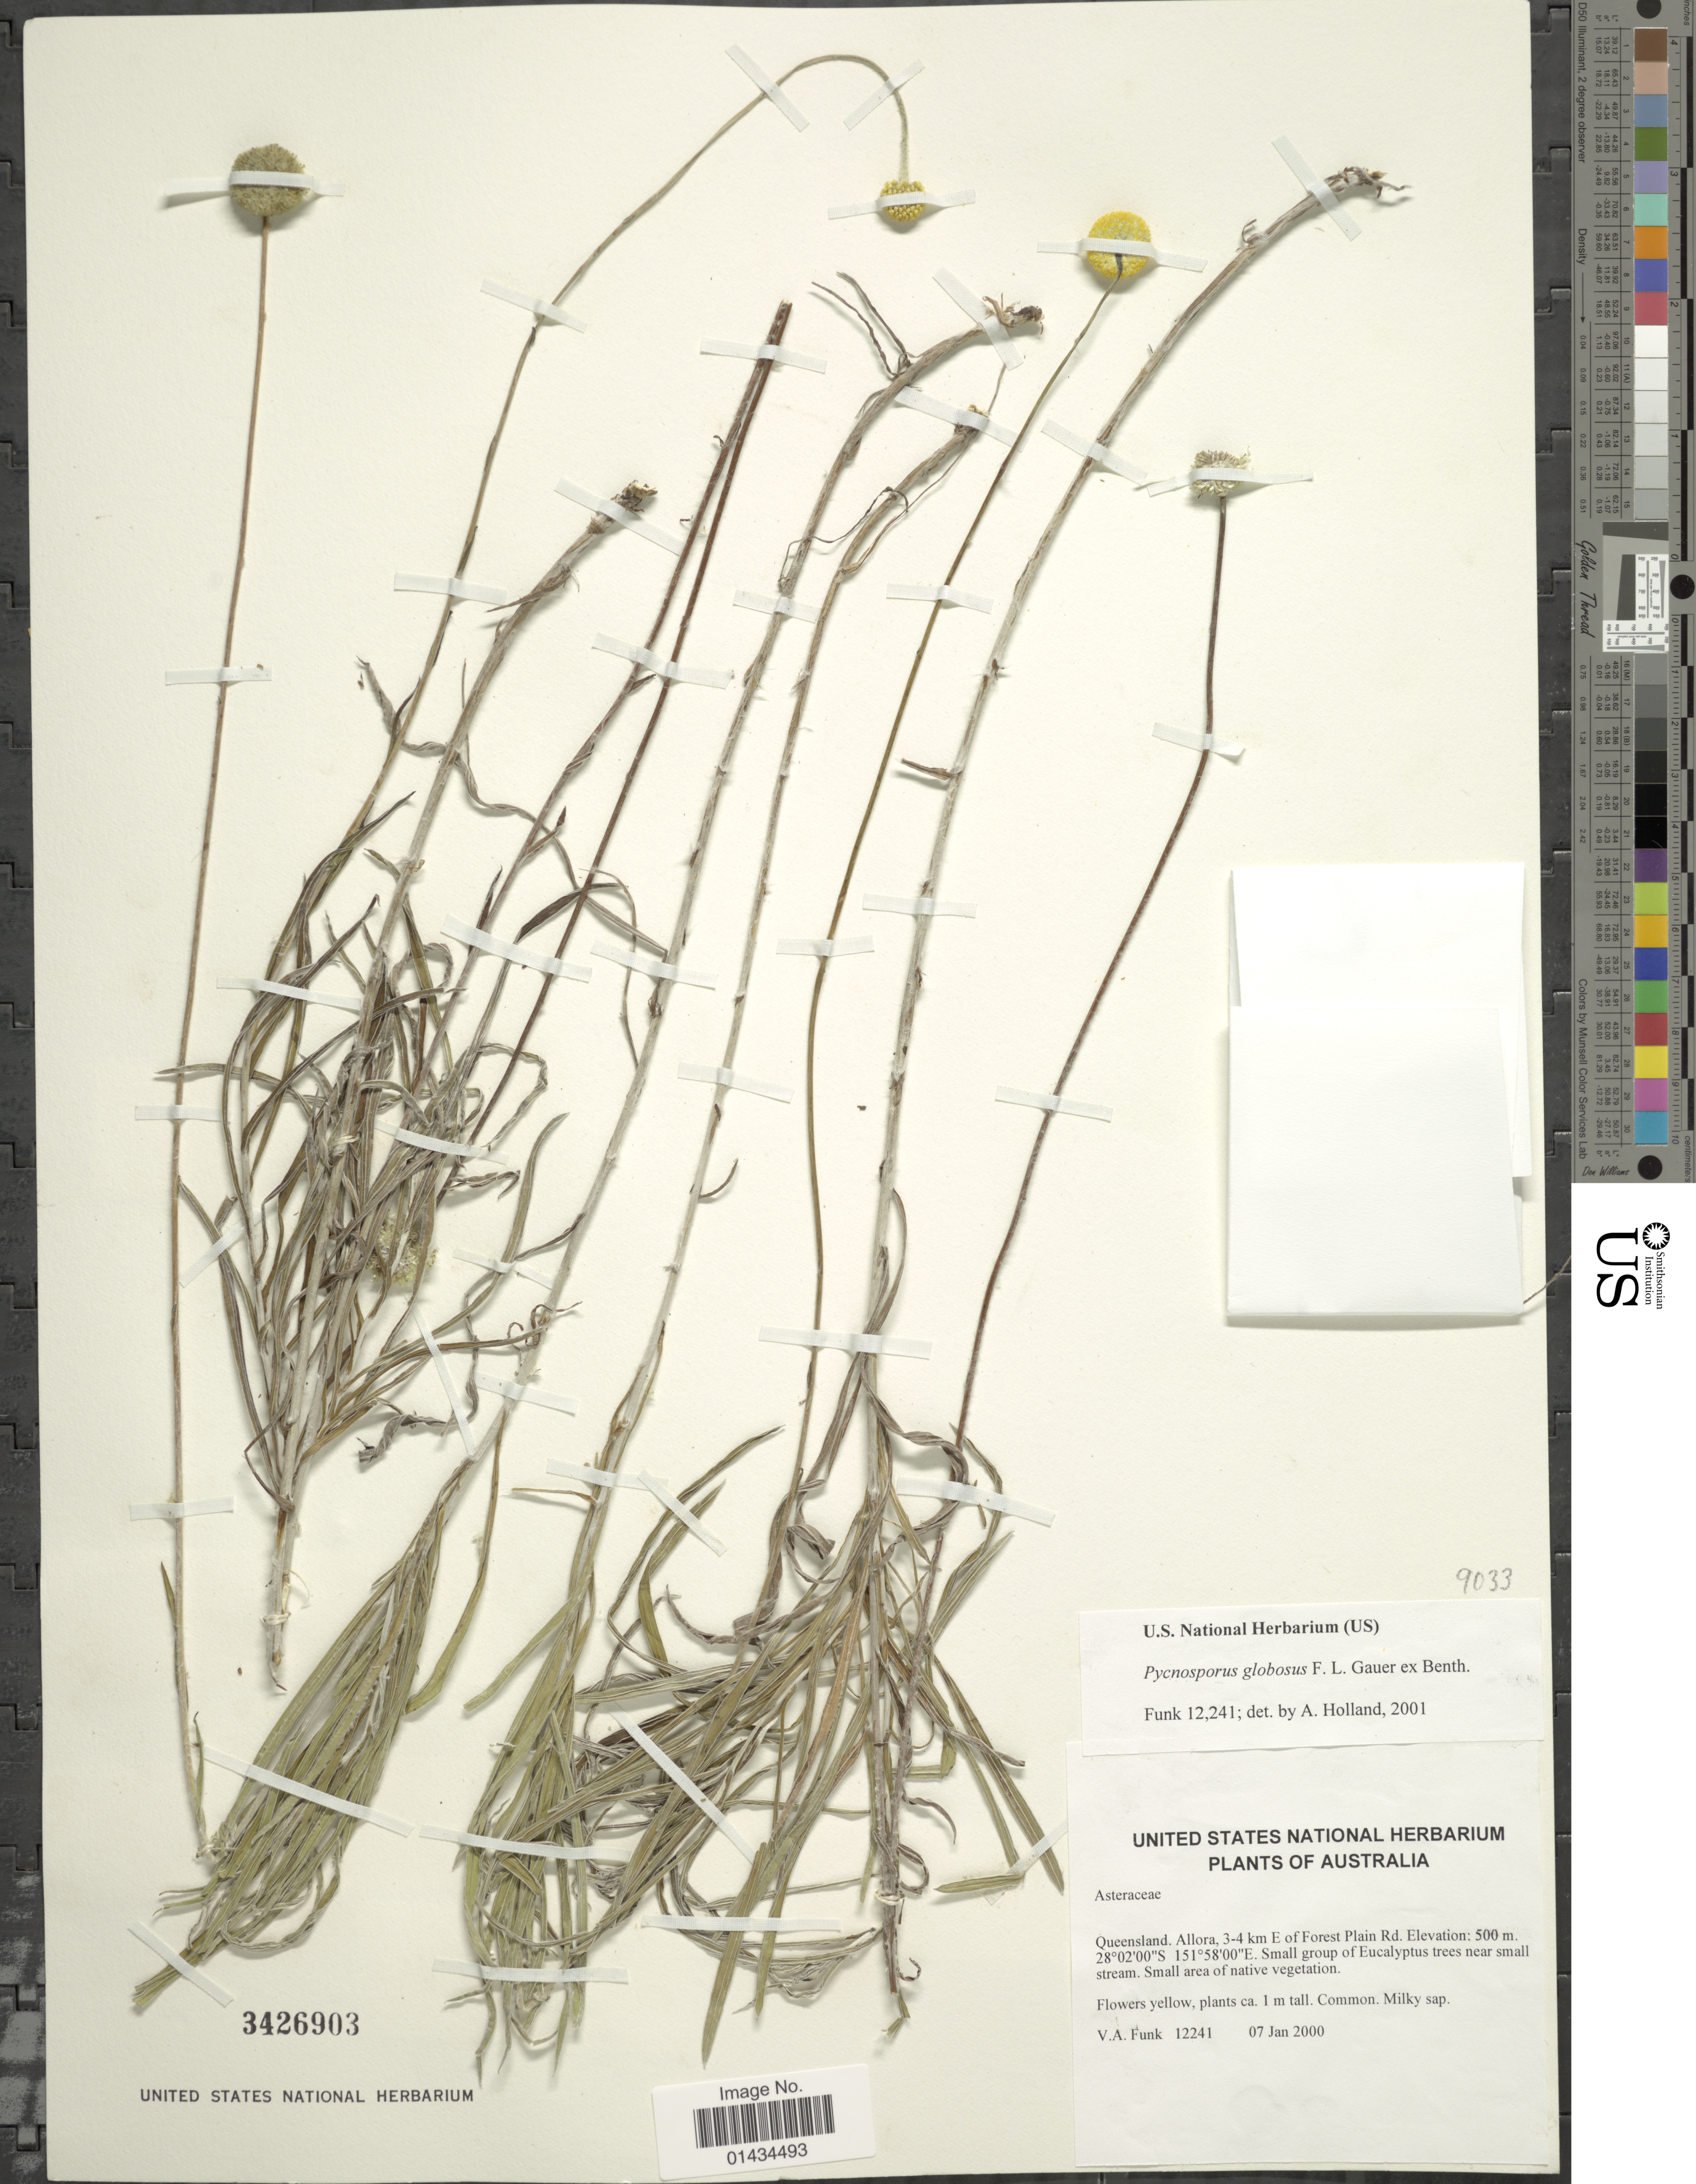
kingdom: Plantae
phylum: Tracheophyta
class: Magnoliopsida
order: Asterales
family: Asteraceae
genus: Craspedia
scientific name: Craspedia globosa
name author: (Benth.) Benth.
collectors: V. Funk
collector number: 12241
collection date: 2000-01-07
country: Australia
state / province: Queensland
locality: Allora, 3-4 km E of Forest Plain Rd., near small stream, small area of native vegetation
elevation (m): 500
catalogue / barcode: US 3426903